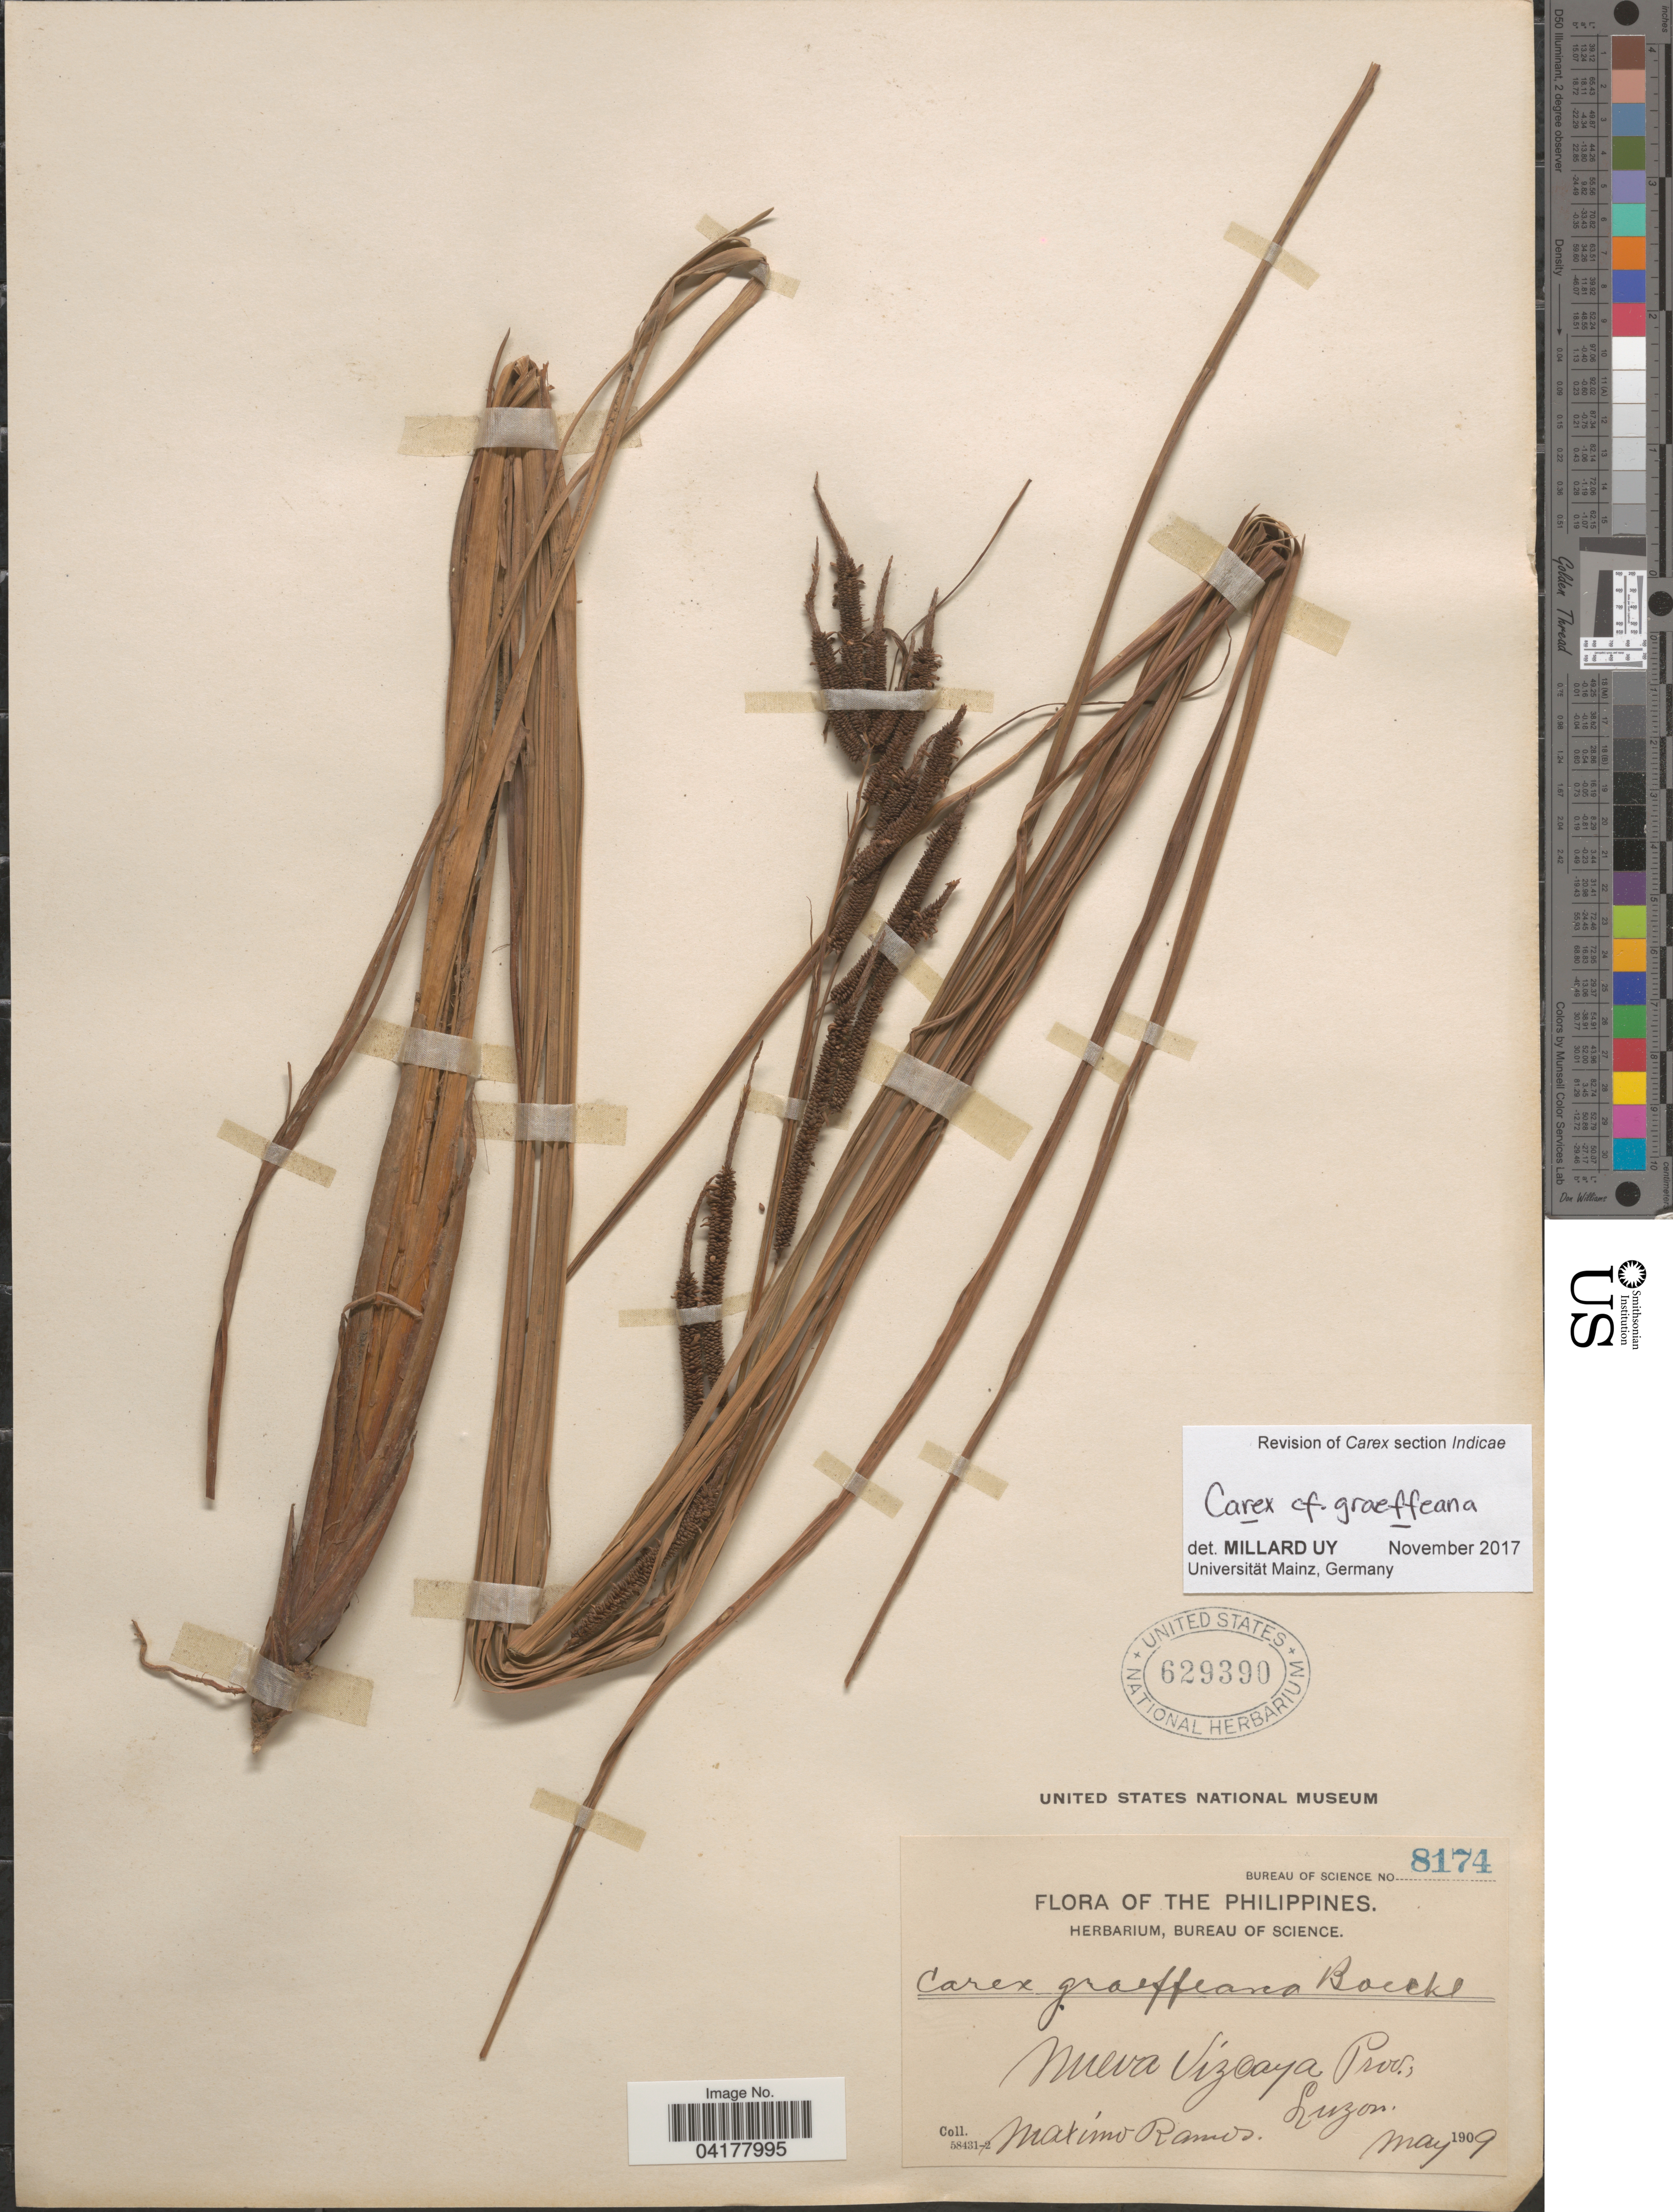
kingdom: Plantae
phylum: Tracheophyta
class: Liliopsida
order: Poales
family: Cyperaceae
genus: Carex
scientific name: Carex graeffeana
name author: Boeckeler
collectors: M. Ramos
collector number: Bureau of Science 8174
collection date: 1909-05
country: Philippines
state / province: Cagayan Valley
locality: Nueva Vizcaya Prov., Luzon.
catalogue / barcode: US 629390